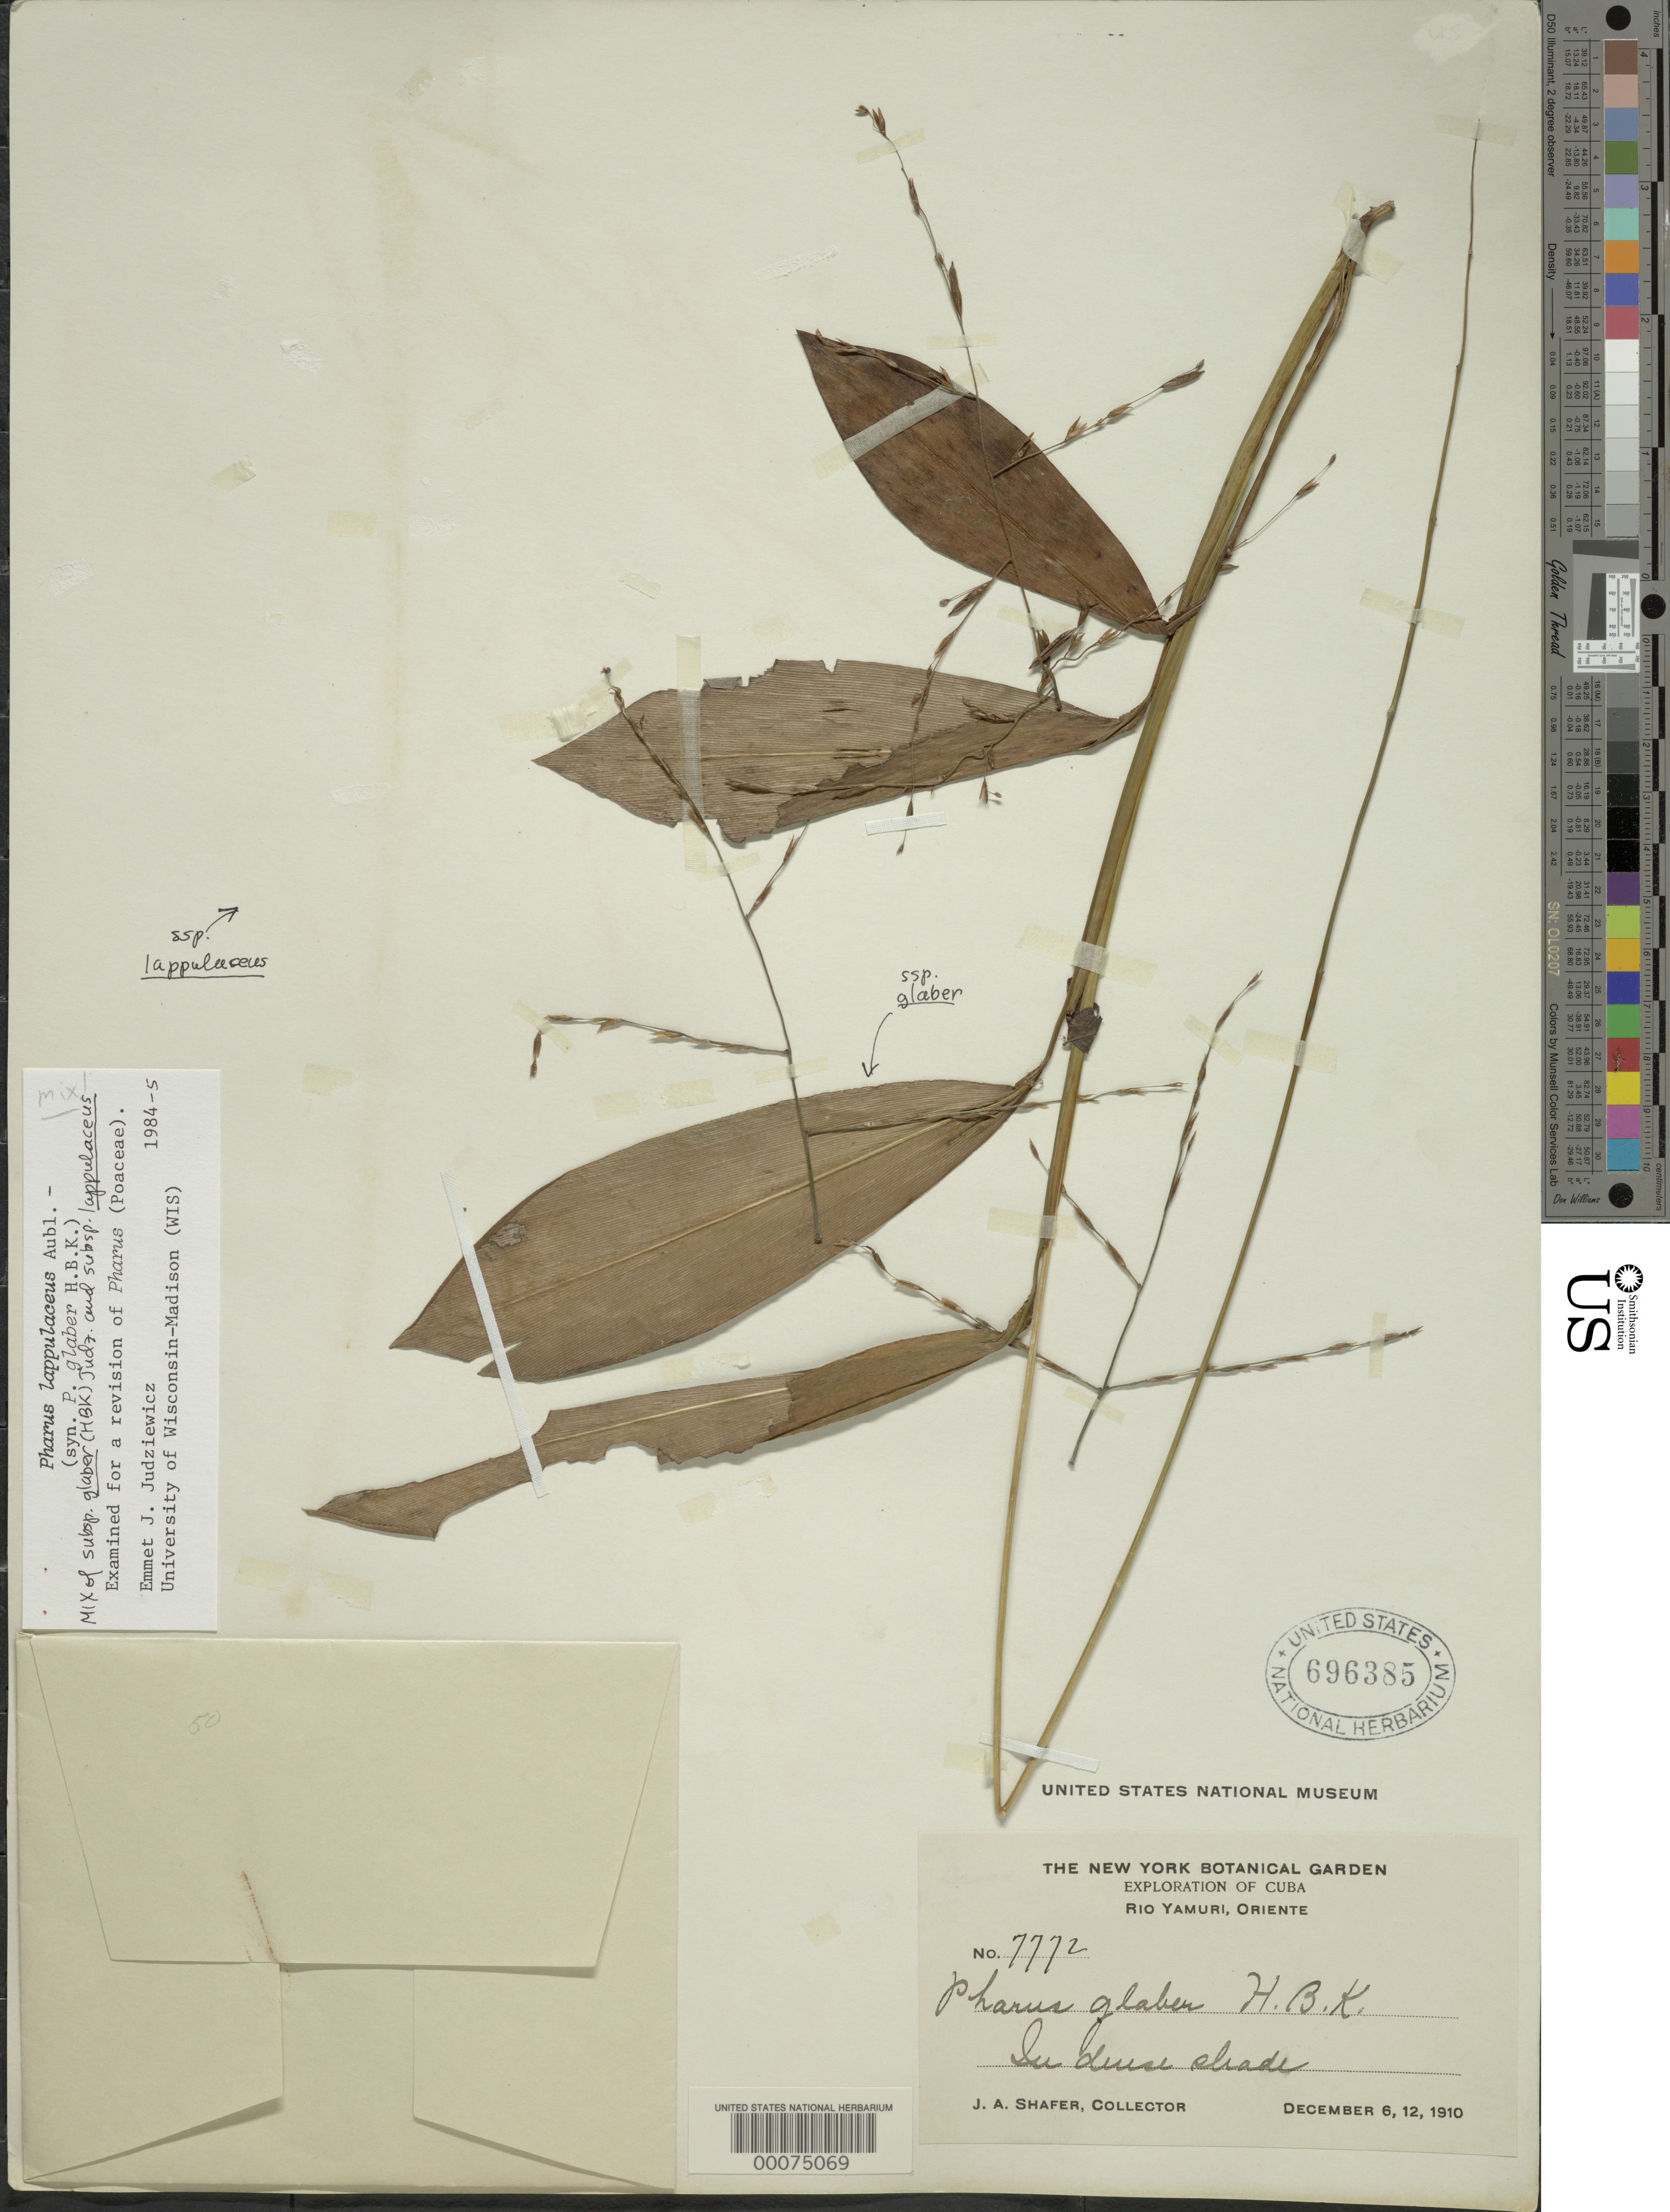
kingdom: Plantae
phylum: Tracheophyta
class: Liliopsida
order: Poales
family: Poaceae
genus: Pharus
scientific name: Pharus lappulaceus subsp. glaber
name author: (Kunth) Judz.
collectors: J. A. Shafer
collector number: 7772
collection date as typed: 06 Dec 1910 and 12 Dec 1910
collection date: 1910-12-06,1910-12-12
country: Cuba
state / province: Oriente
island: Greater Antilles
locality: Rio yamuri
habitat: Dense shade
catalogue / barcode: US 696385